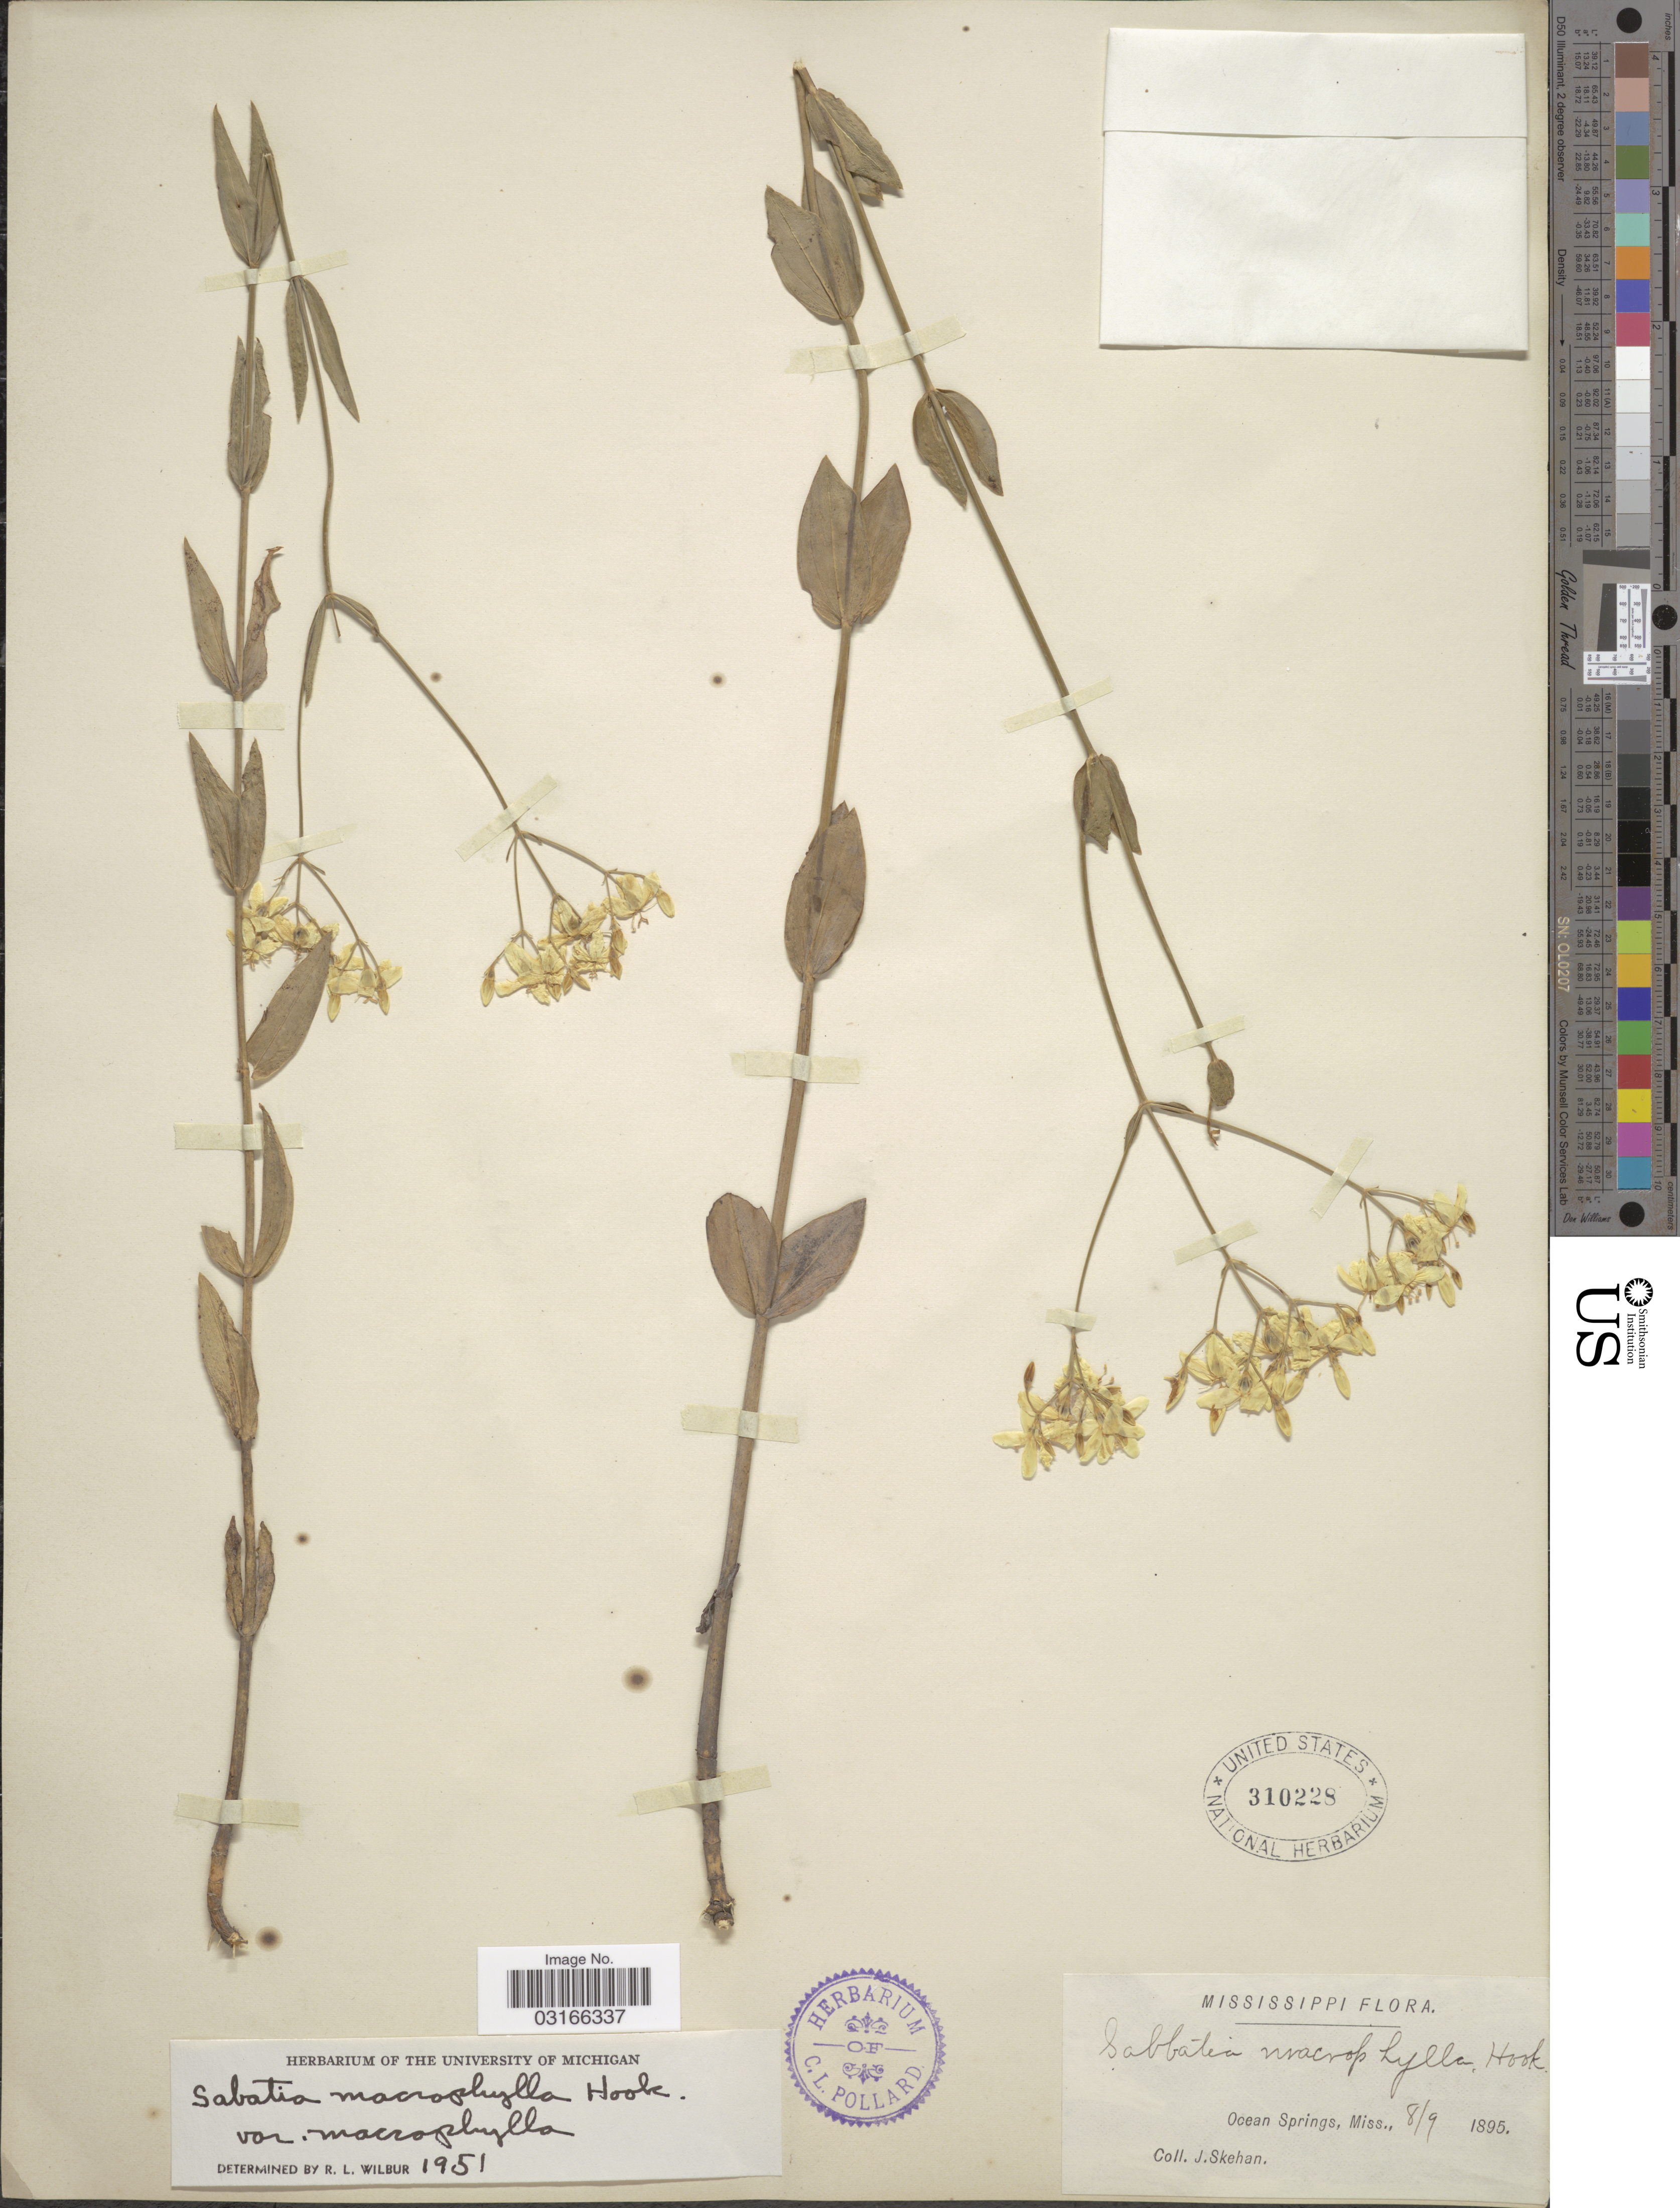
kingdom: Plantae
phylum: Tracheophyta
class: Magnoliopsida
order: Gentianales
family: Gentianaceae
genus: Sabatia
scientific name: Sabatia campestris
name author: Nutt.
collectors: J. Skehan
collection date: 1895-08-09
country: United States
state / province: Mississippi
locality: Ocean Springs, Miss.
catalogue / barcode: US 310228